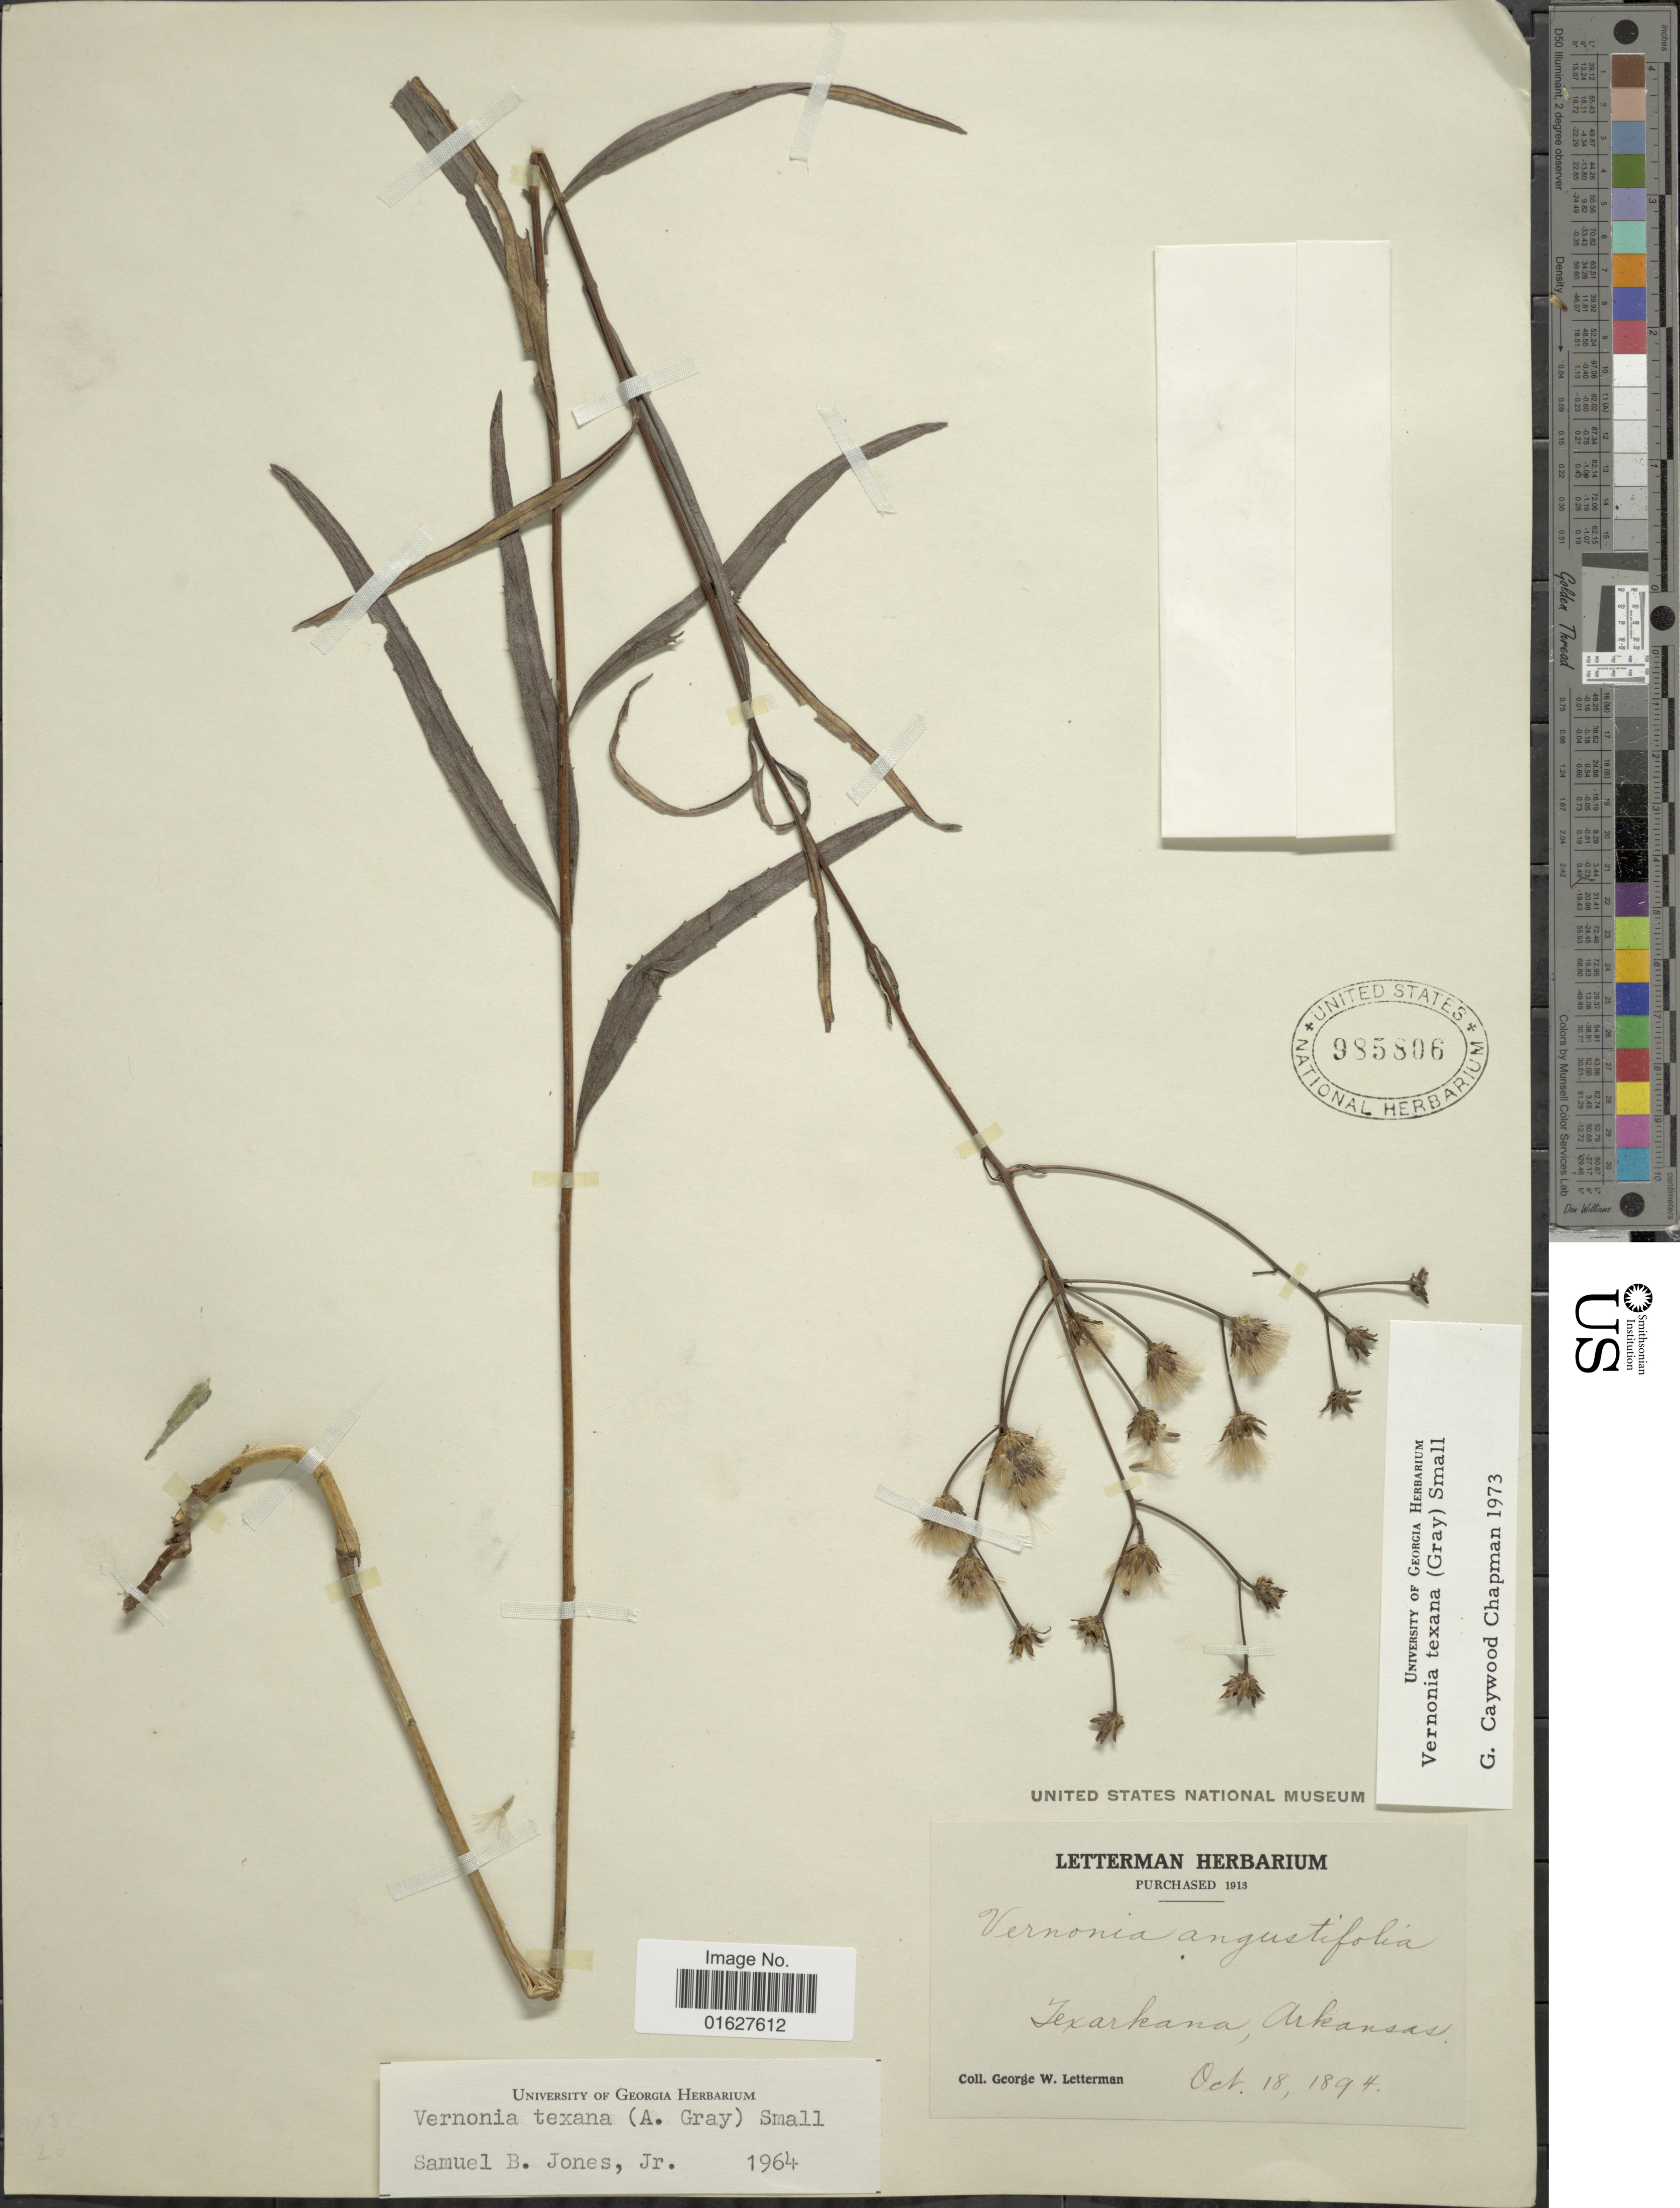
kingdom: Plantae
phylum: Tracheophyta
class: Magnoliopsida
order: Asterales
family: Asteraceae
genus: Vernonia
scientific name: Vernonia texana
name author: (A. Gray) Small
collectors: G. W. Letterman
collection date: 1894-10-18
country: United States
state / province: Arkansas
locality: Texarkana, Arkansas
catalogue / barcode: US 985806